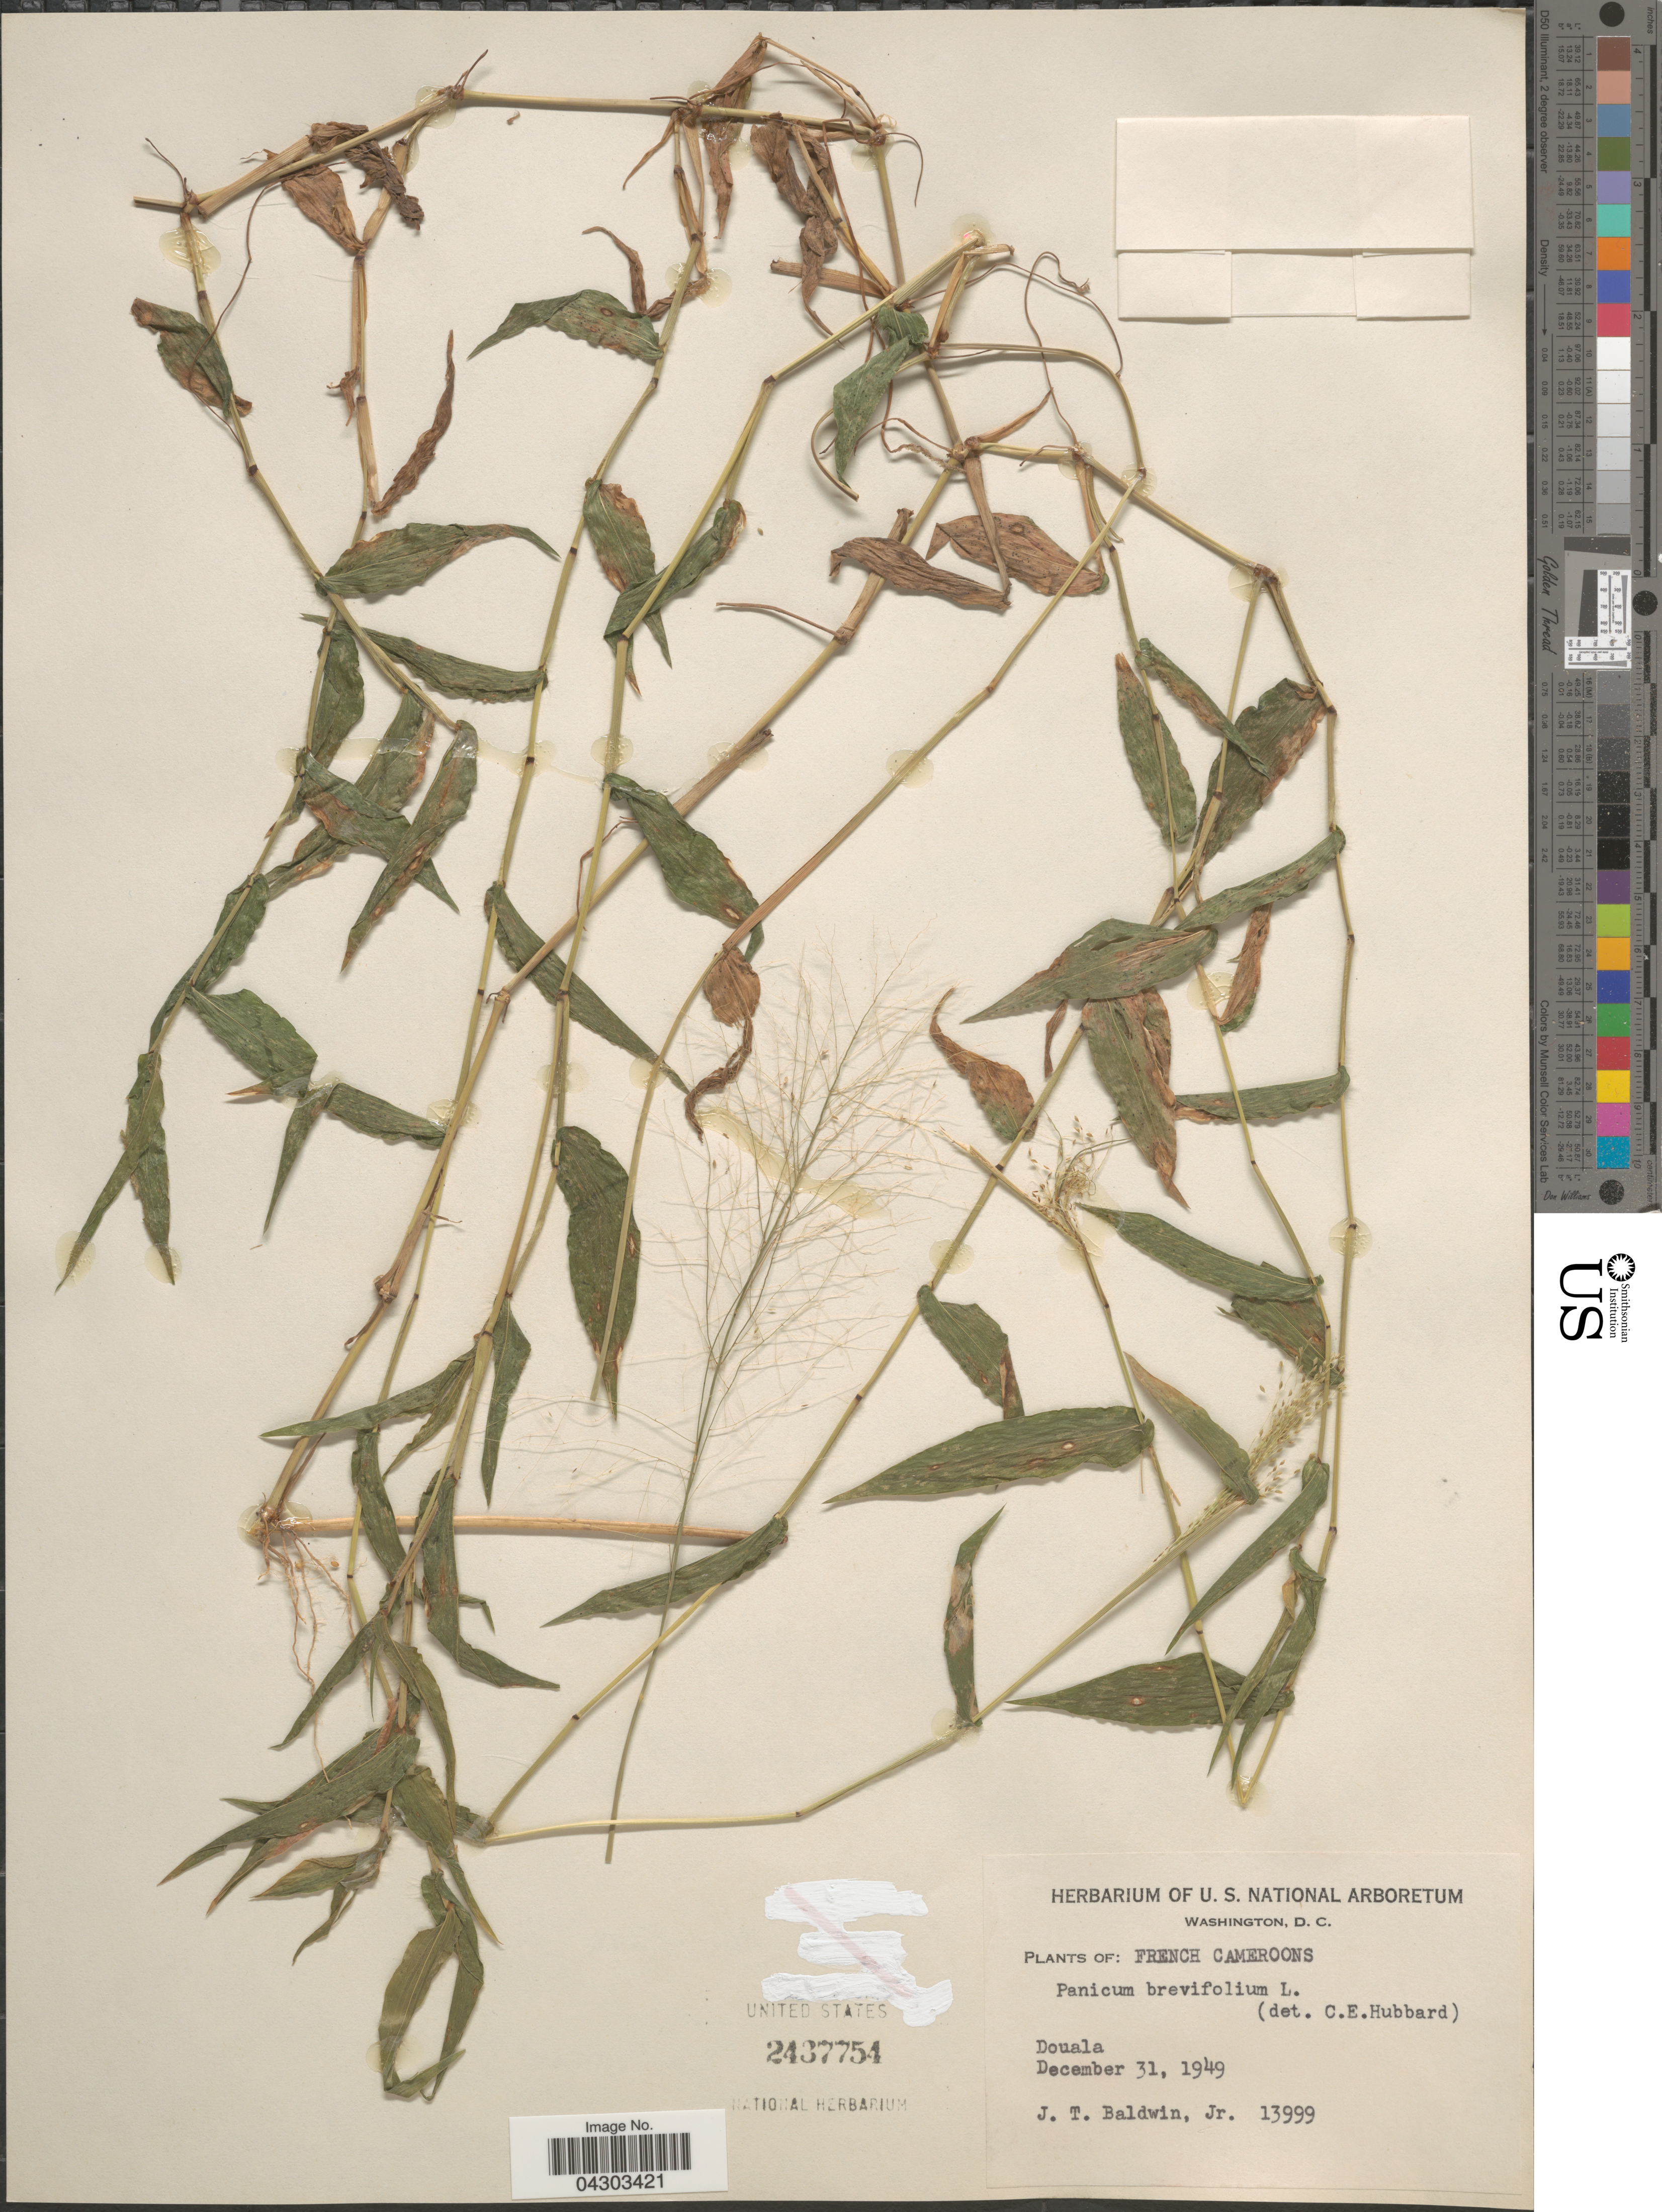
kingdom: Plantae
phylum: Tracheophyta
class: Liliopsida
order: Poales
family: Poaceae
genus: Panicum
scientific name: Panicum brevifolium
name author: L.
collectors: J. T. Baldwin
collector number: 13999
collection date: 1949-12-31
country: Cameroon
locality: French Cameroons. Douala.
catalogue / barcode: US 2437754